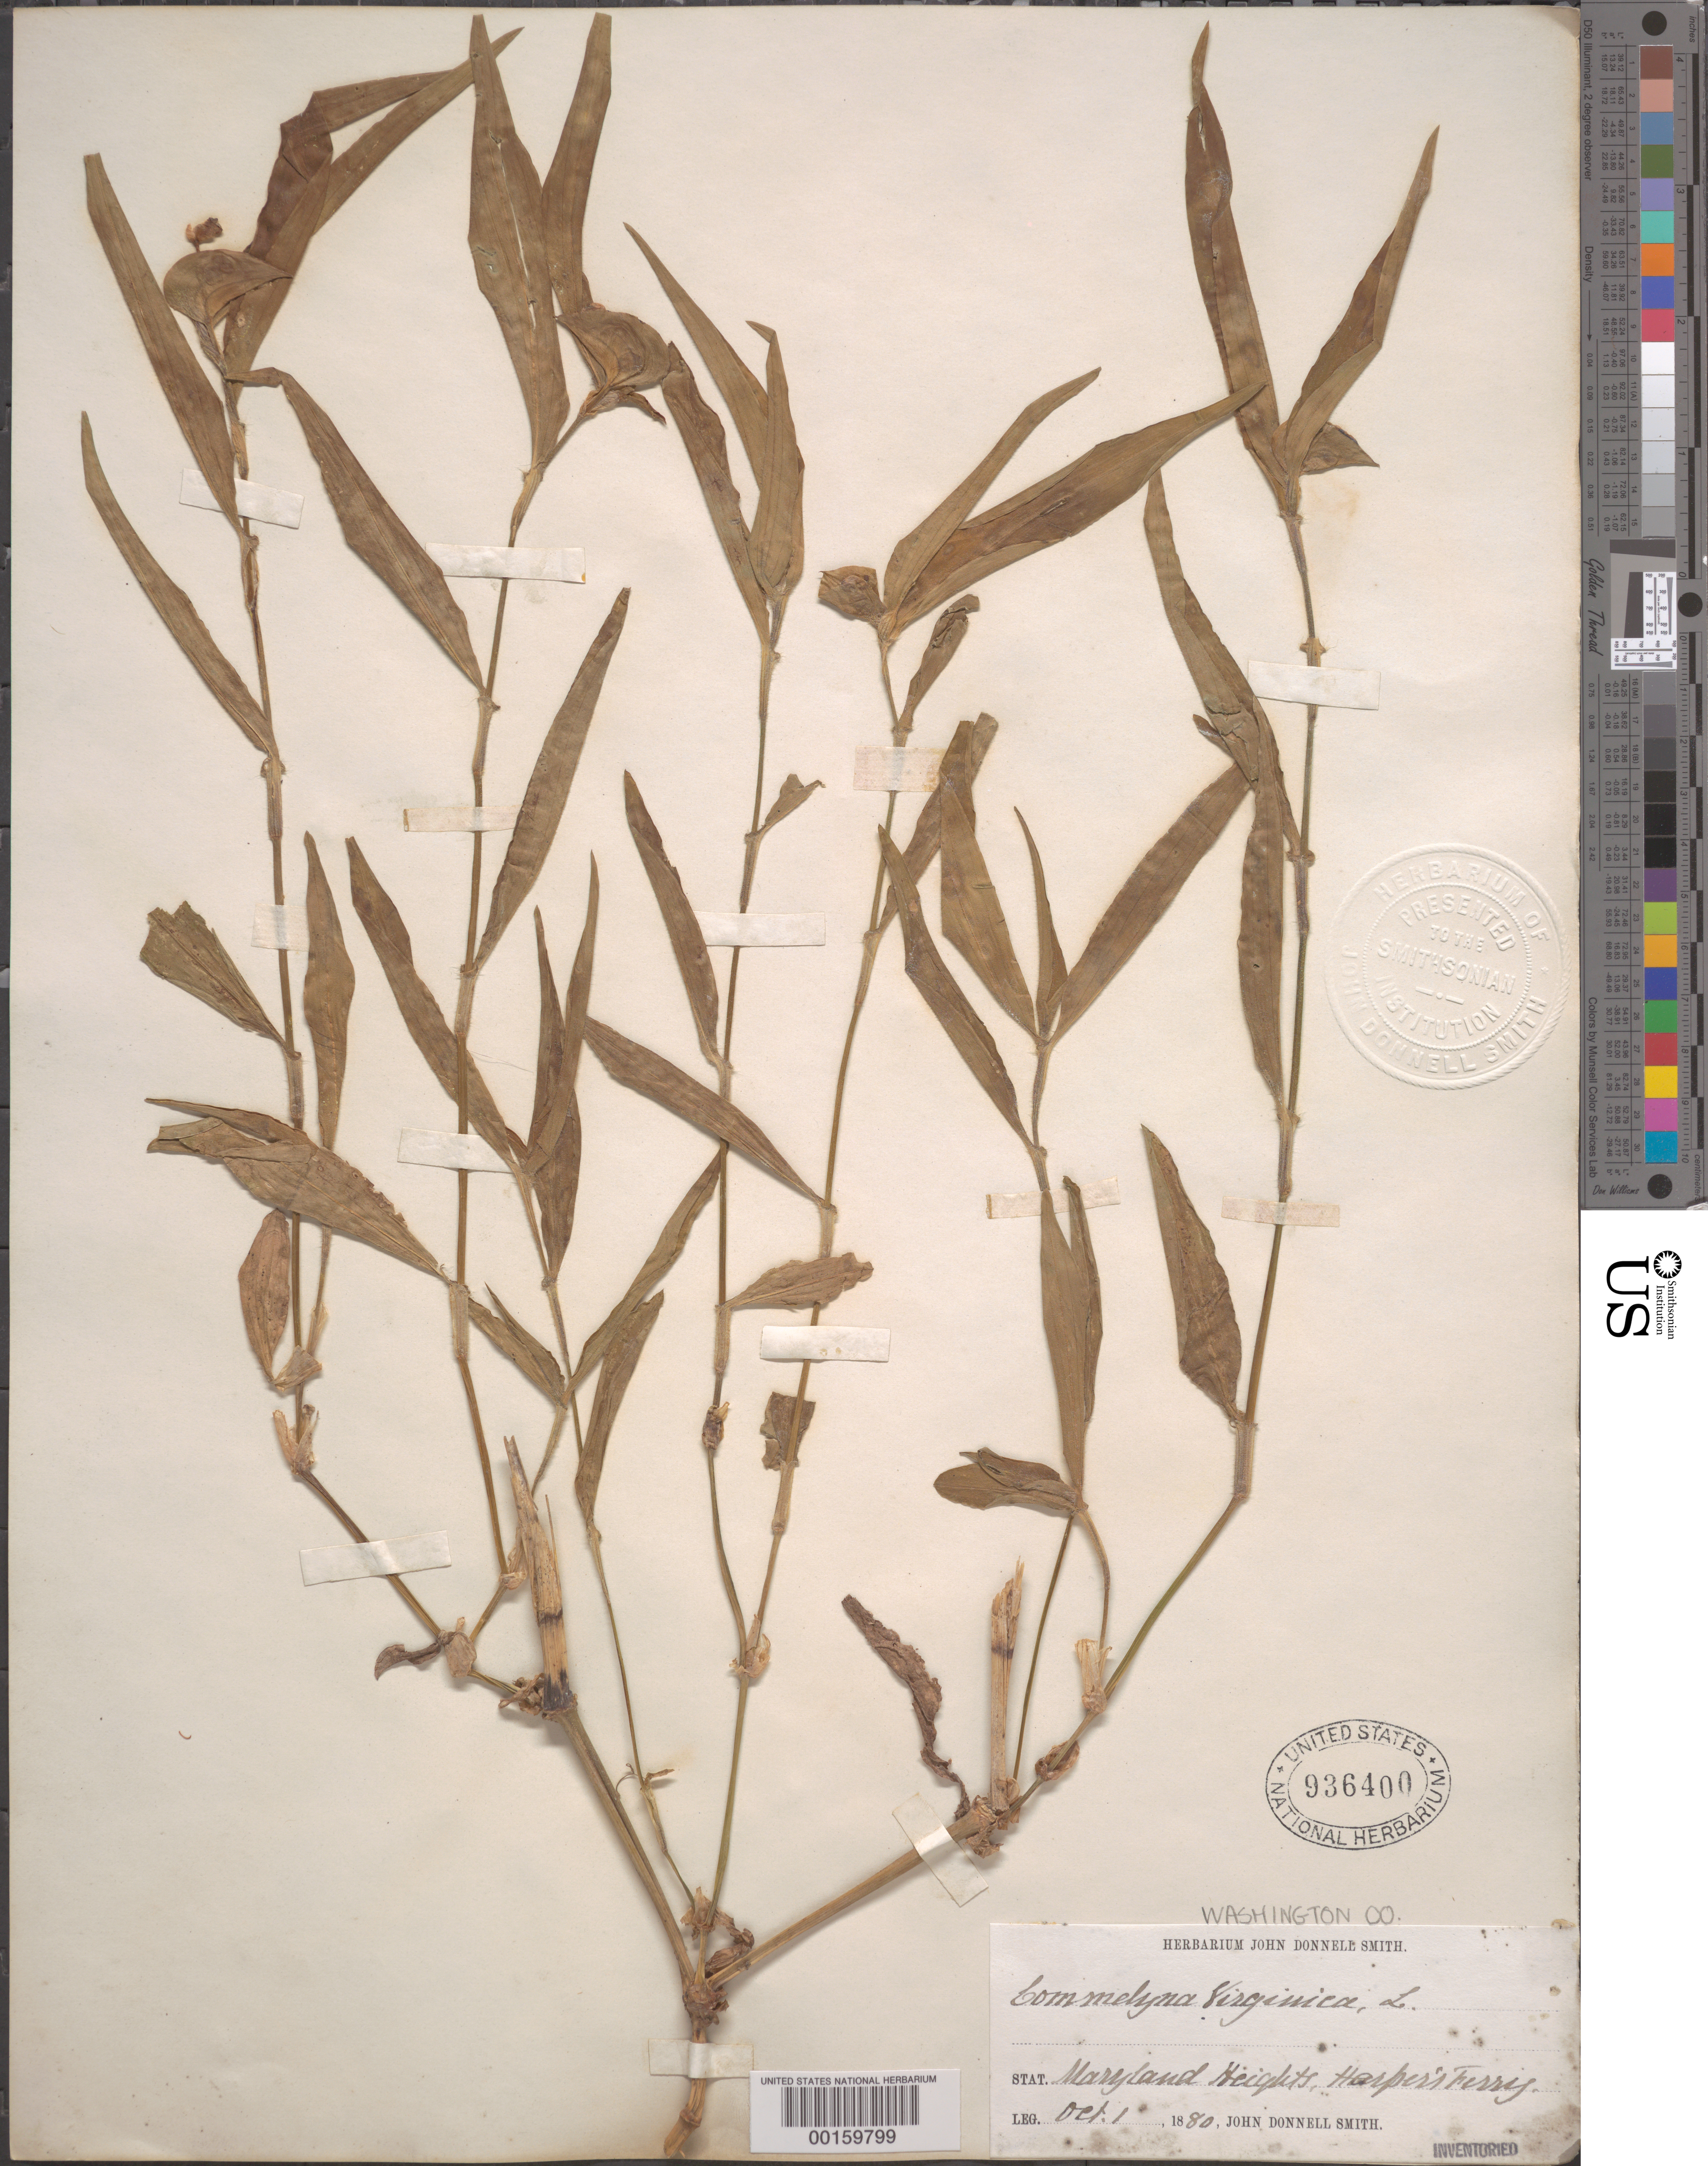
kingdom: Plantae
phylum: Tracheophyta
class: Liliopsida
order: Commelinales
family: Commelinaceae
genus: Commelina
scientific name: Commelina erecta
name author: L.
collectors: J. Donnell Smith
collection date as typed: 01 Oct 1880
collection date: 1880-10-01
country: United States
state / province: Maryland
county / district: Washington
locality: Maryland heights, harpers ferry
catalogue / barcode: US 936400